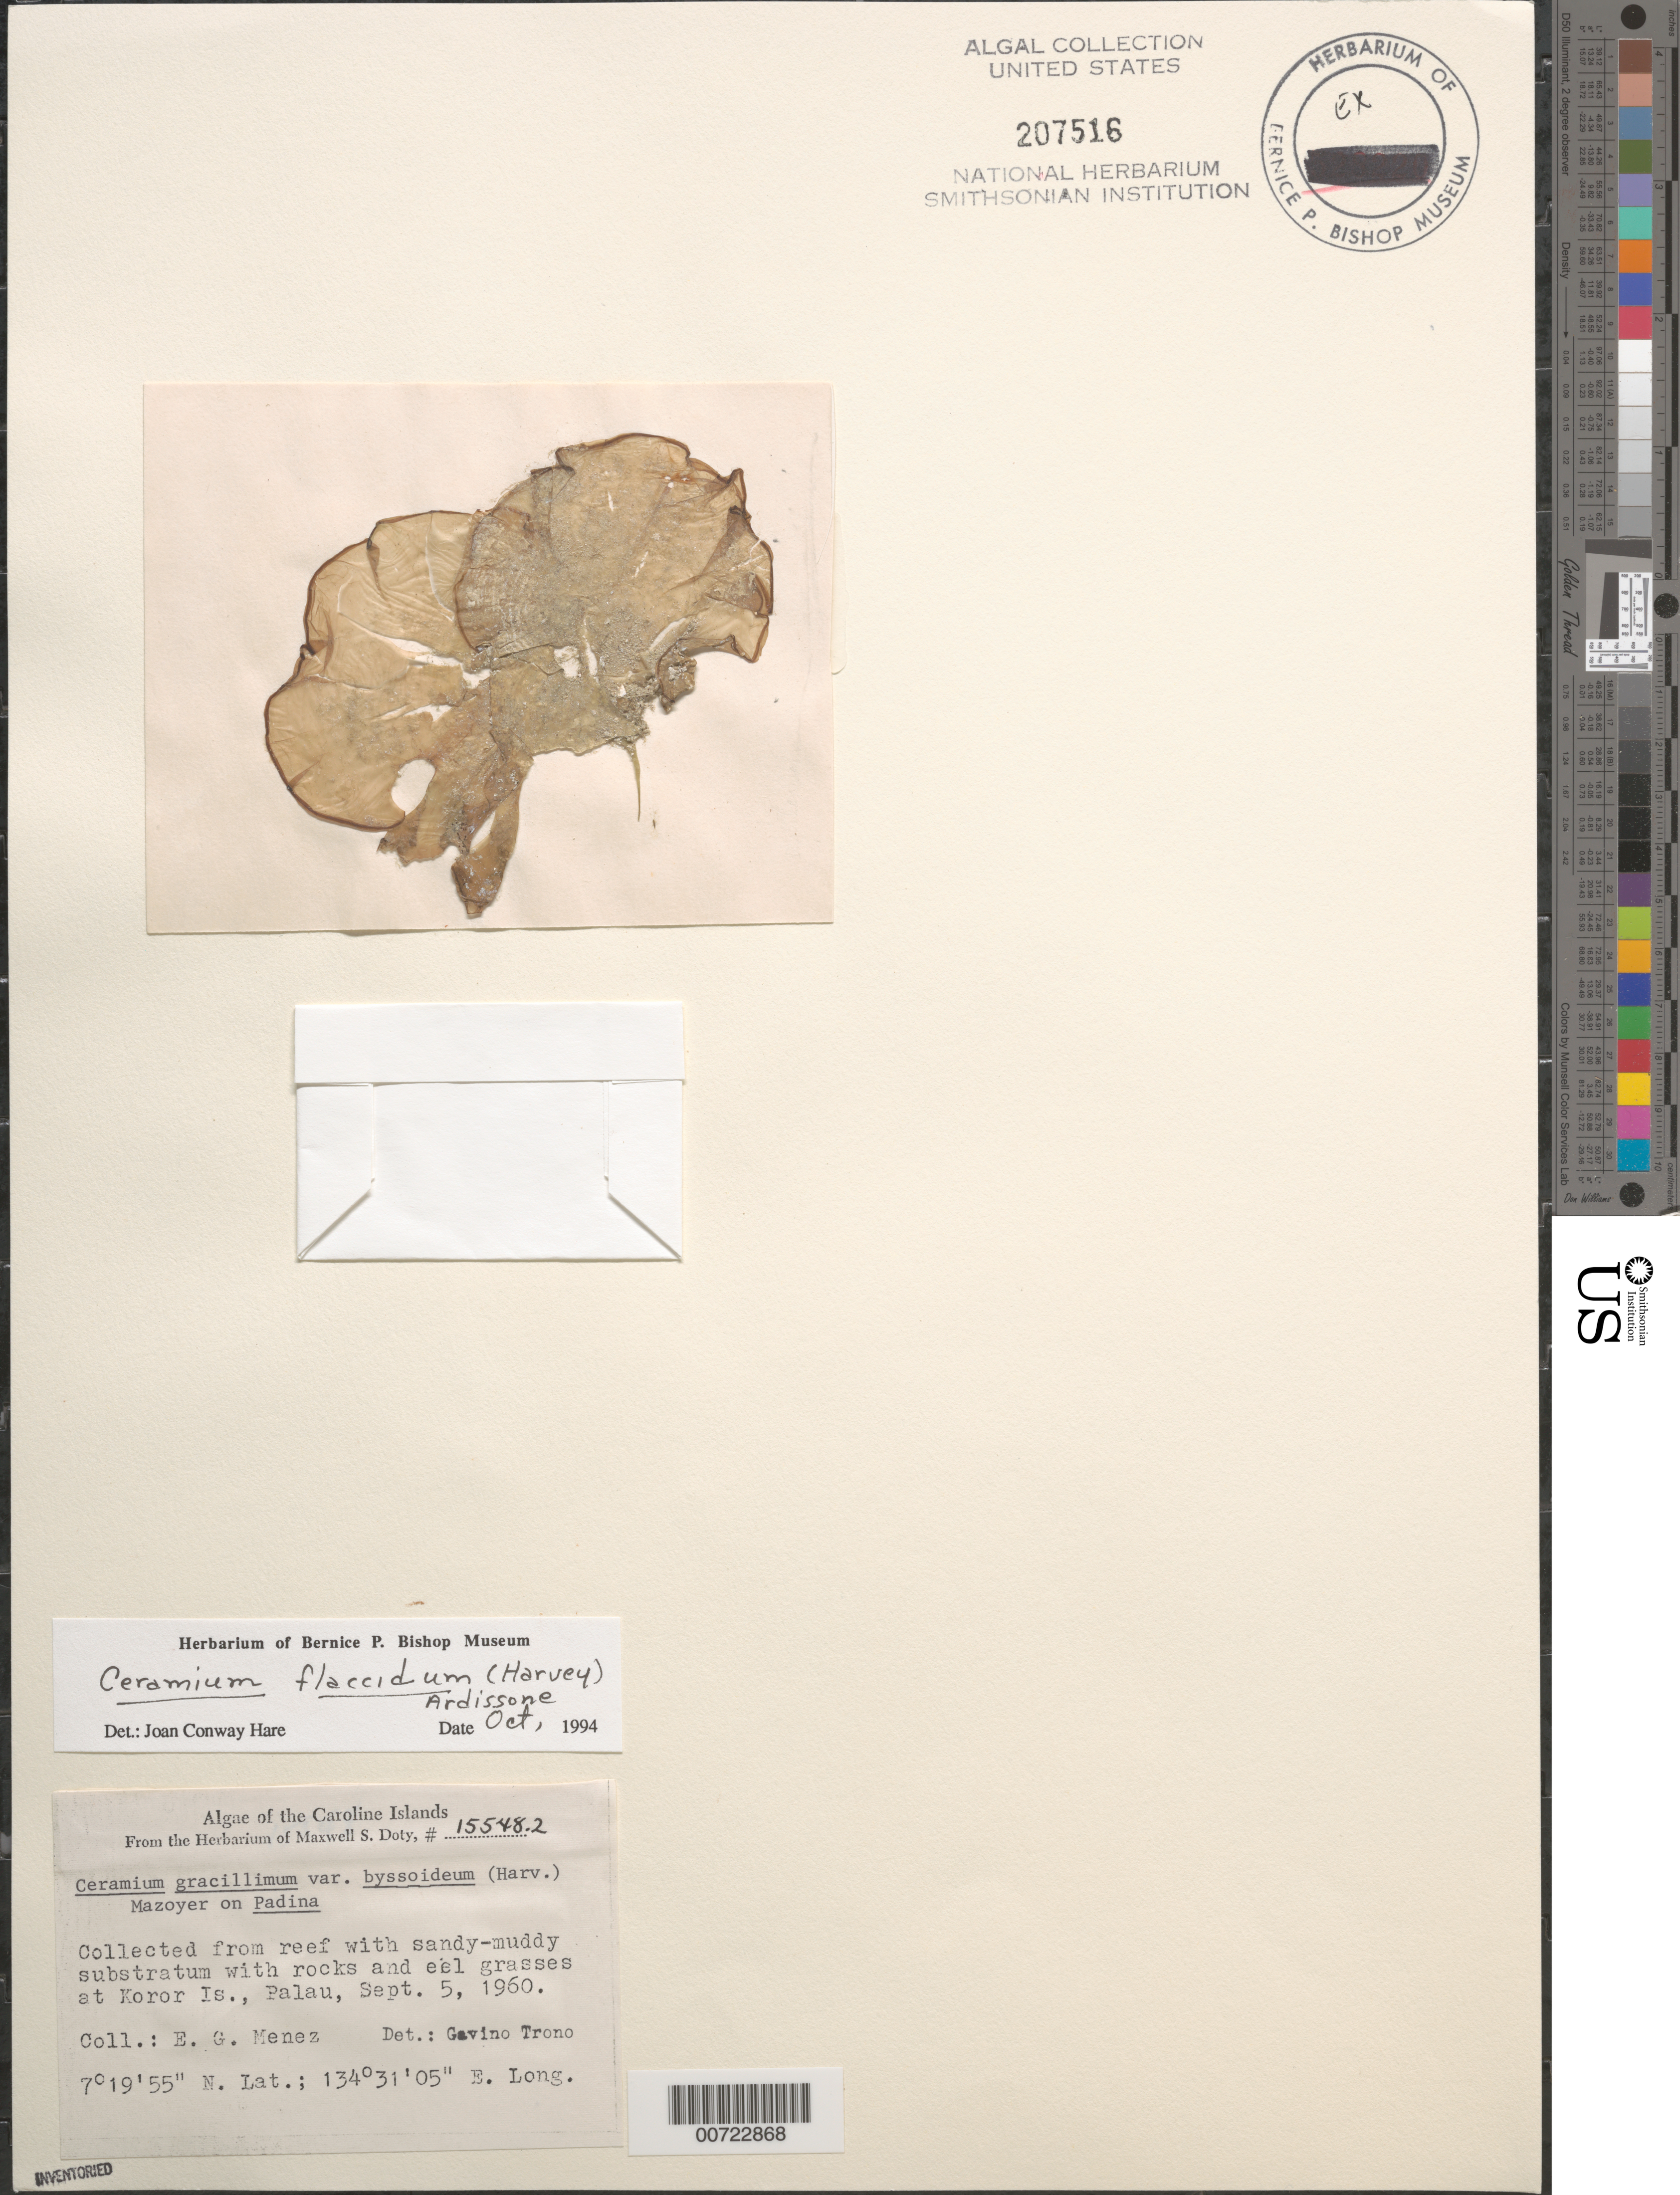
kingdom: Plantae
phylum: Rhodophyta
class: Florideophyceae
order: Ceramiales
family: Ceramiaceae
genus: Gayliella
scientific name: Gayliella flaccida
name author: (Harv. ex Kütz.) T.O. Cho & L.M. McIvor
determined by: Algae name updating Project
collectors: Meñez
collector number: MSD 15548.2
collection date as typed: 05 Sep 1960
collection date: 1960-09-05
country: Palau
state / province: Koror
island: Oreor (Koror)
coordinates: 7 19' 55" N, 134 31' 05" E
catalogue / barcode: US 207516